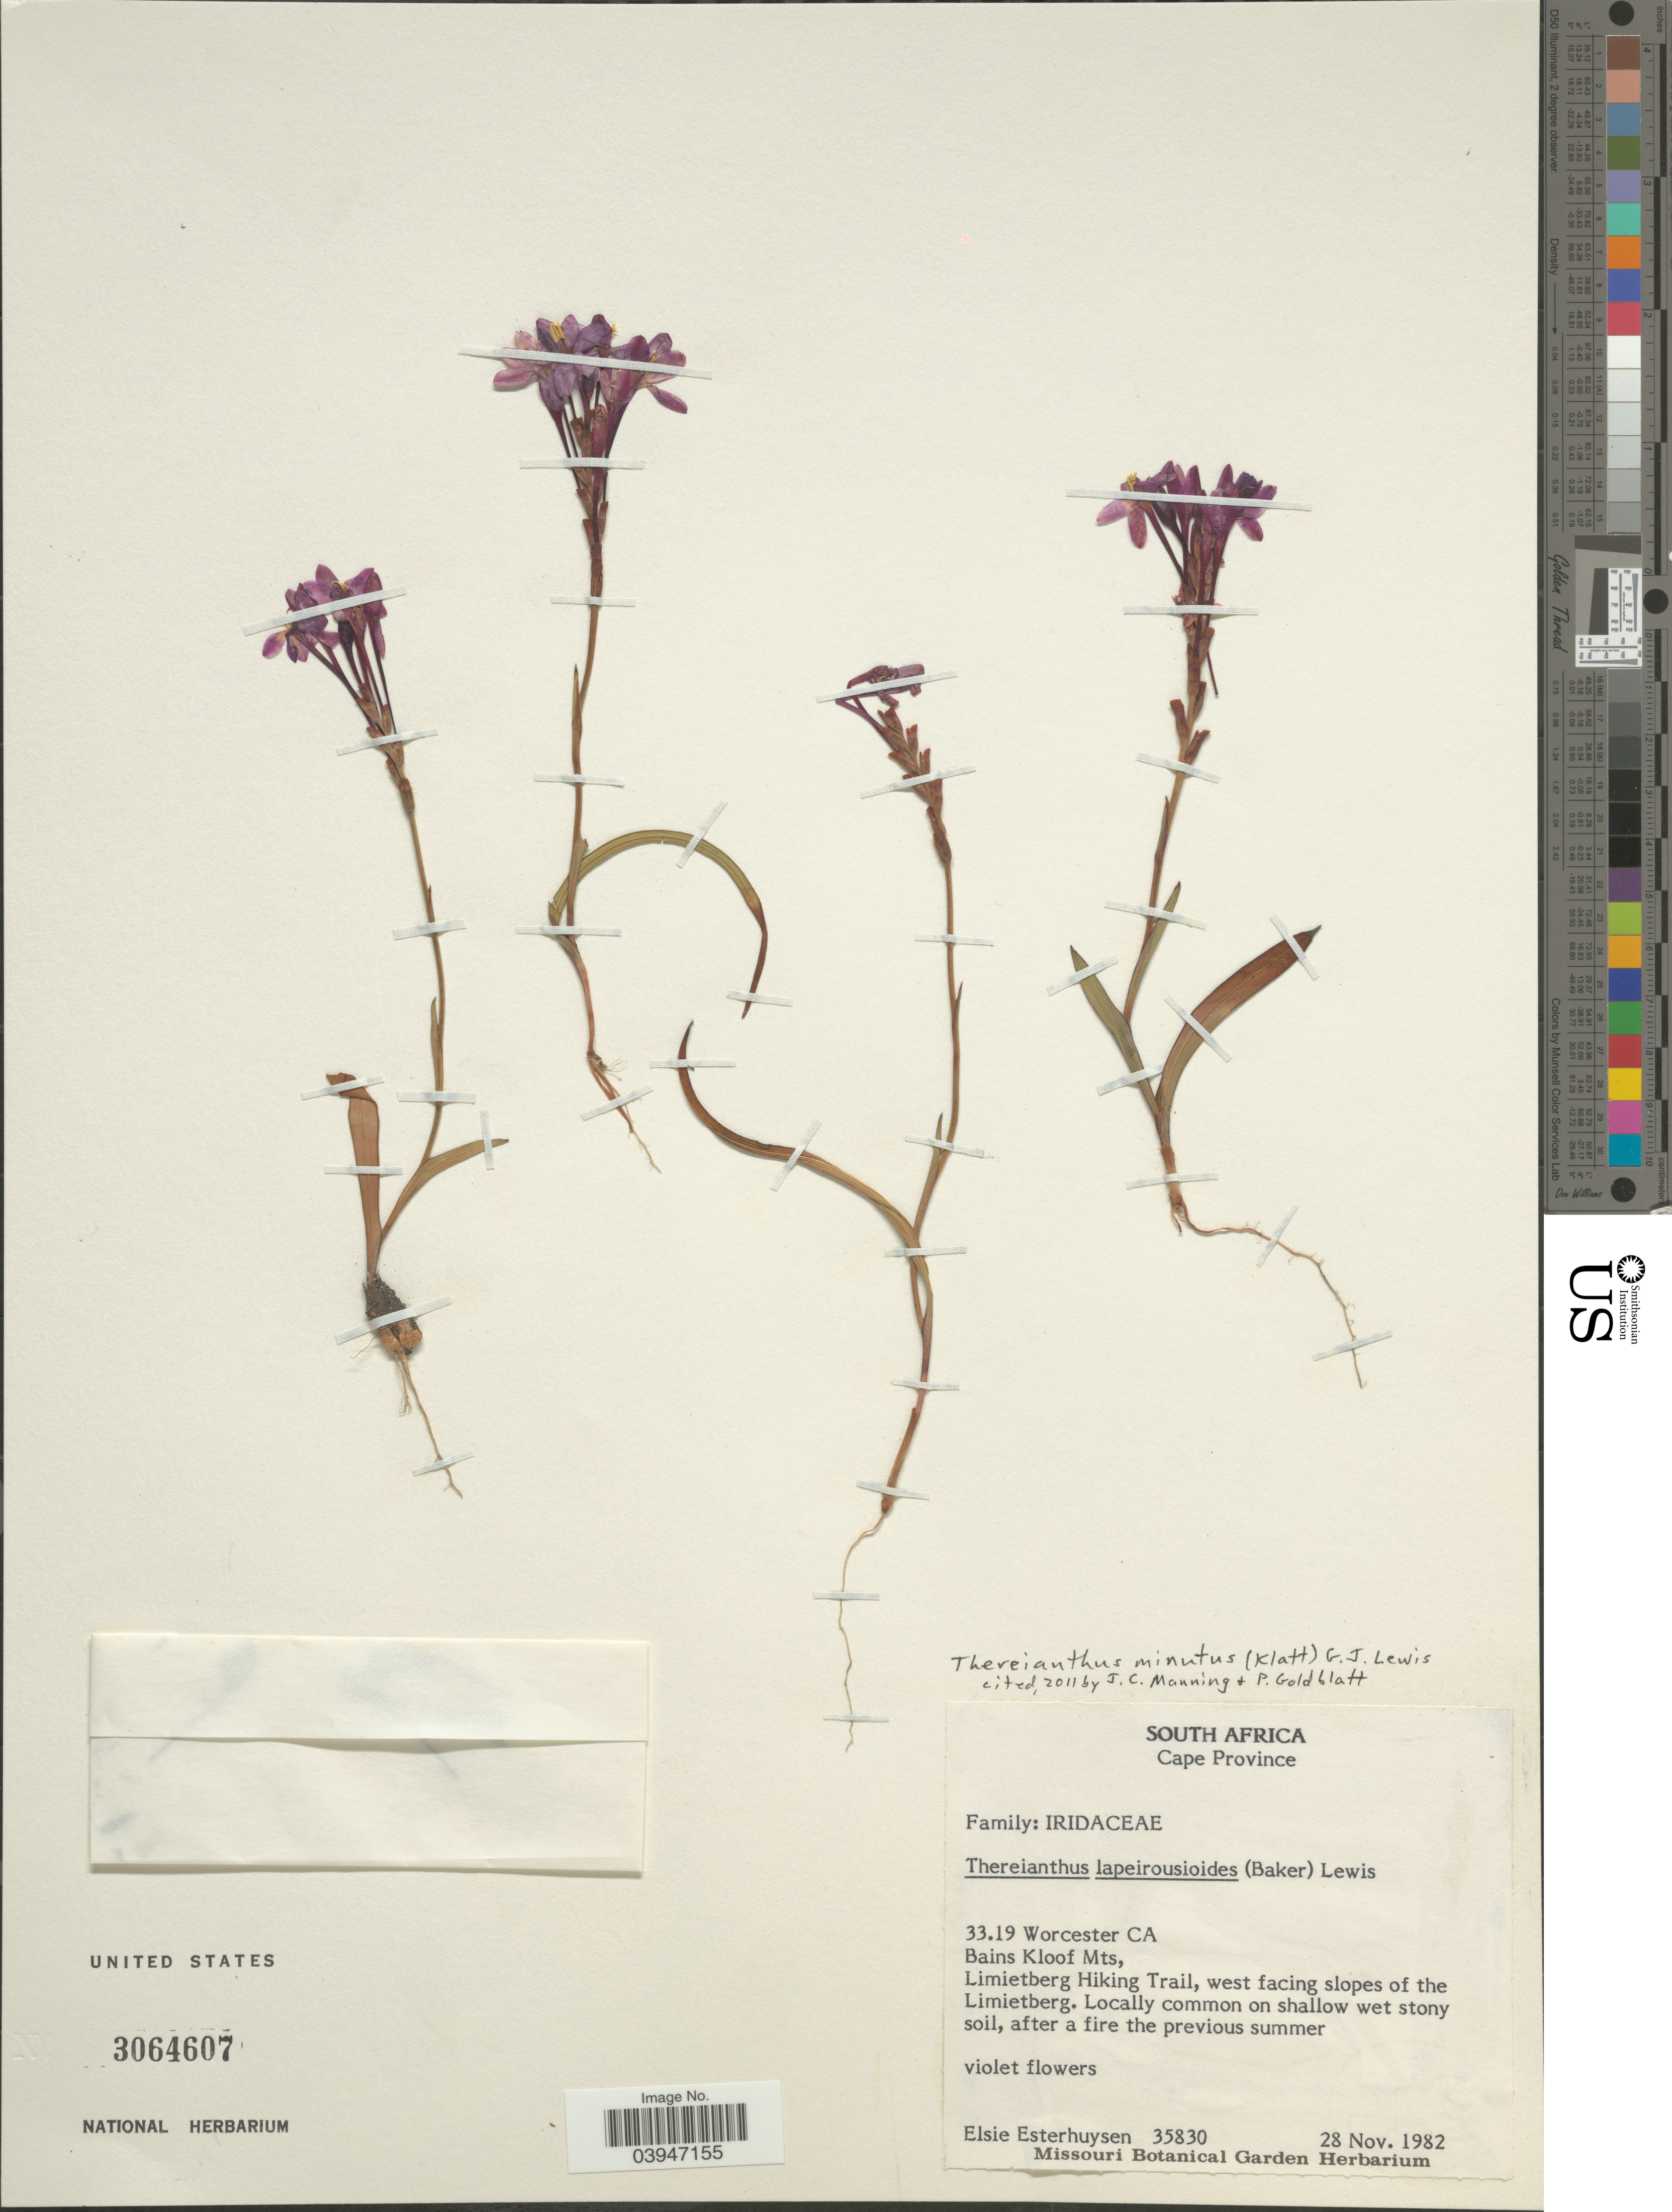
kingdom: Plantae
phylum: Tracheophyta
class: Liliopsida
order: Asparagales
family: Iridaceae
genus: Thereianthus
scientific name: Thereianthus minutus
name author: (Klatt) G.J. Lewis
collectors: E. E. Esterhuysen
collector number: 35830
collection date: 1982-11-28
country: South Africa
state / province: Western Cape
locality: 33.19 Worcester CA. Bains Kloof Mts, Limietberg Hiking Trail, west facing slopes of the Limietberg.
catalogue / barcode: US 3064607